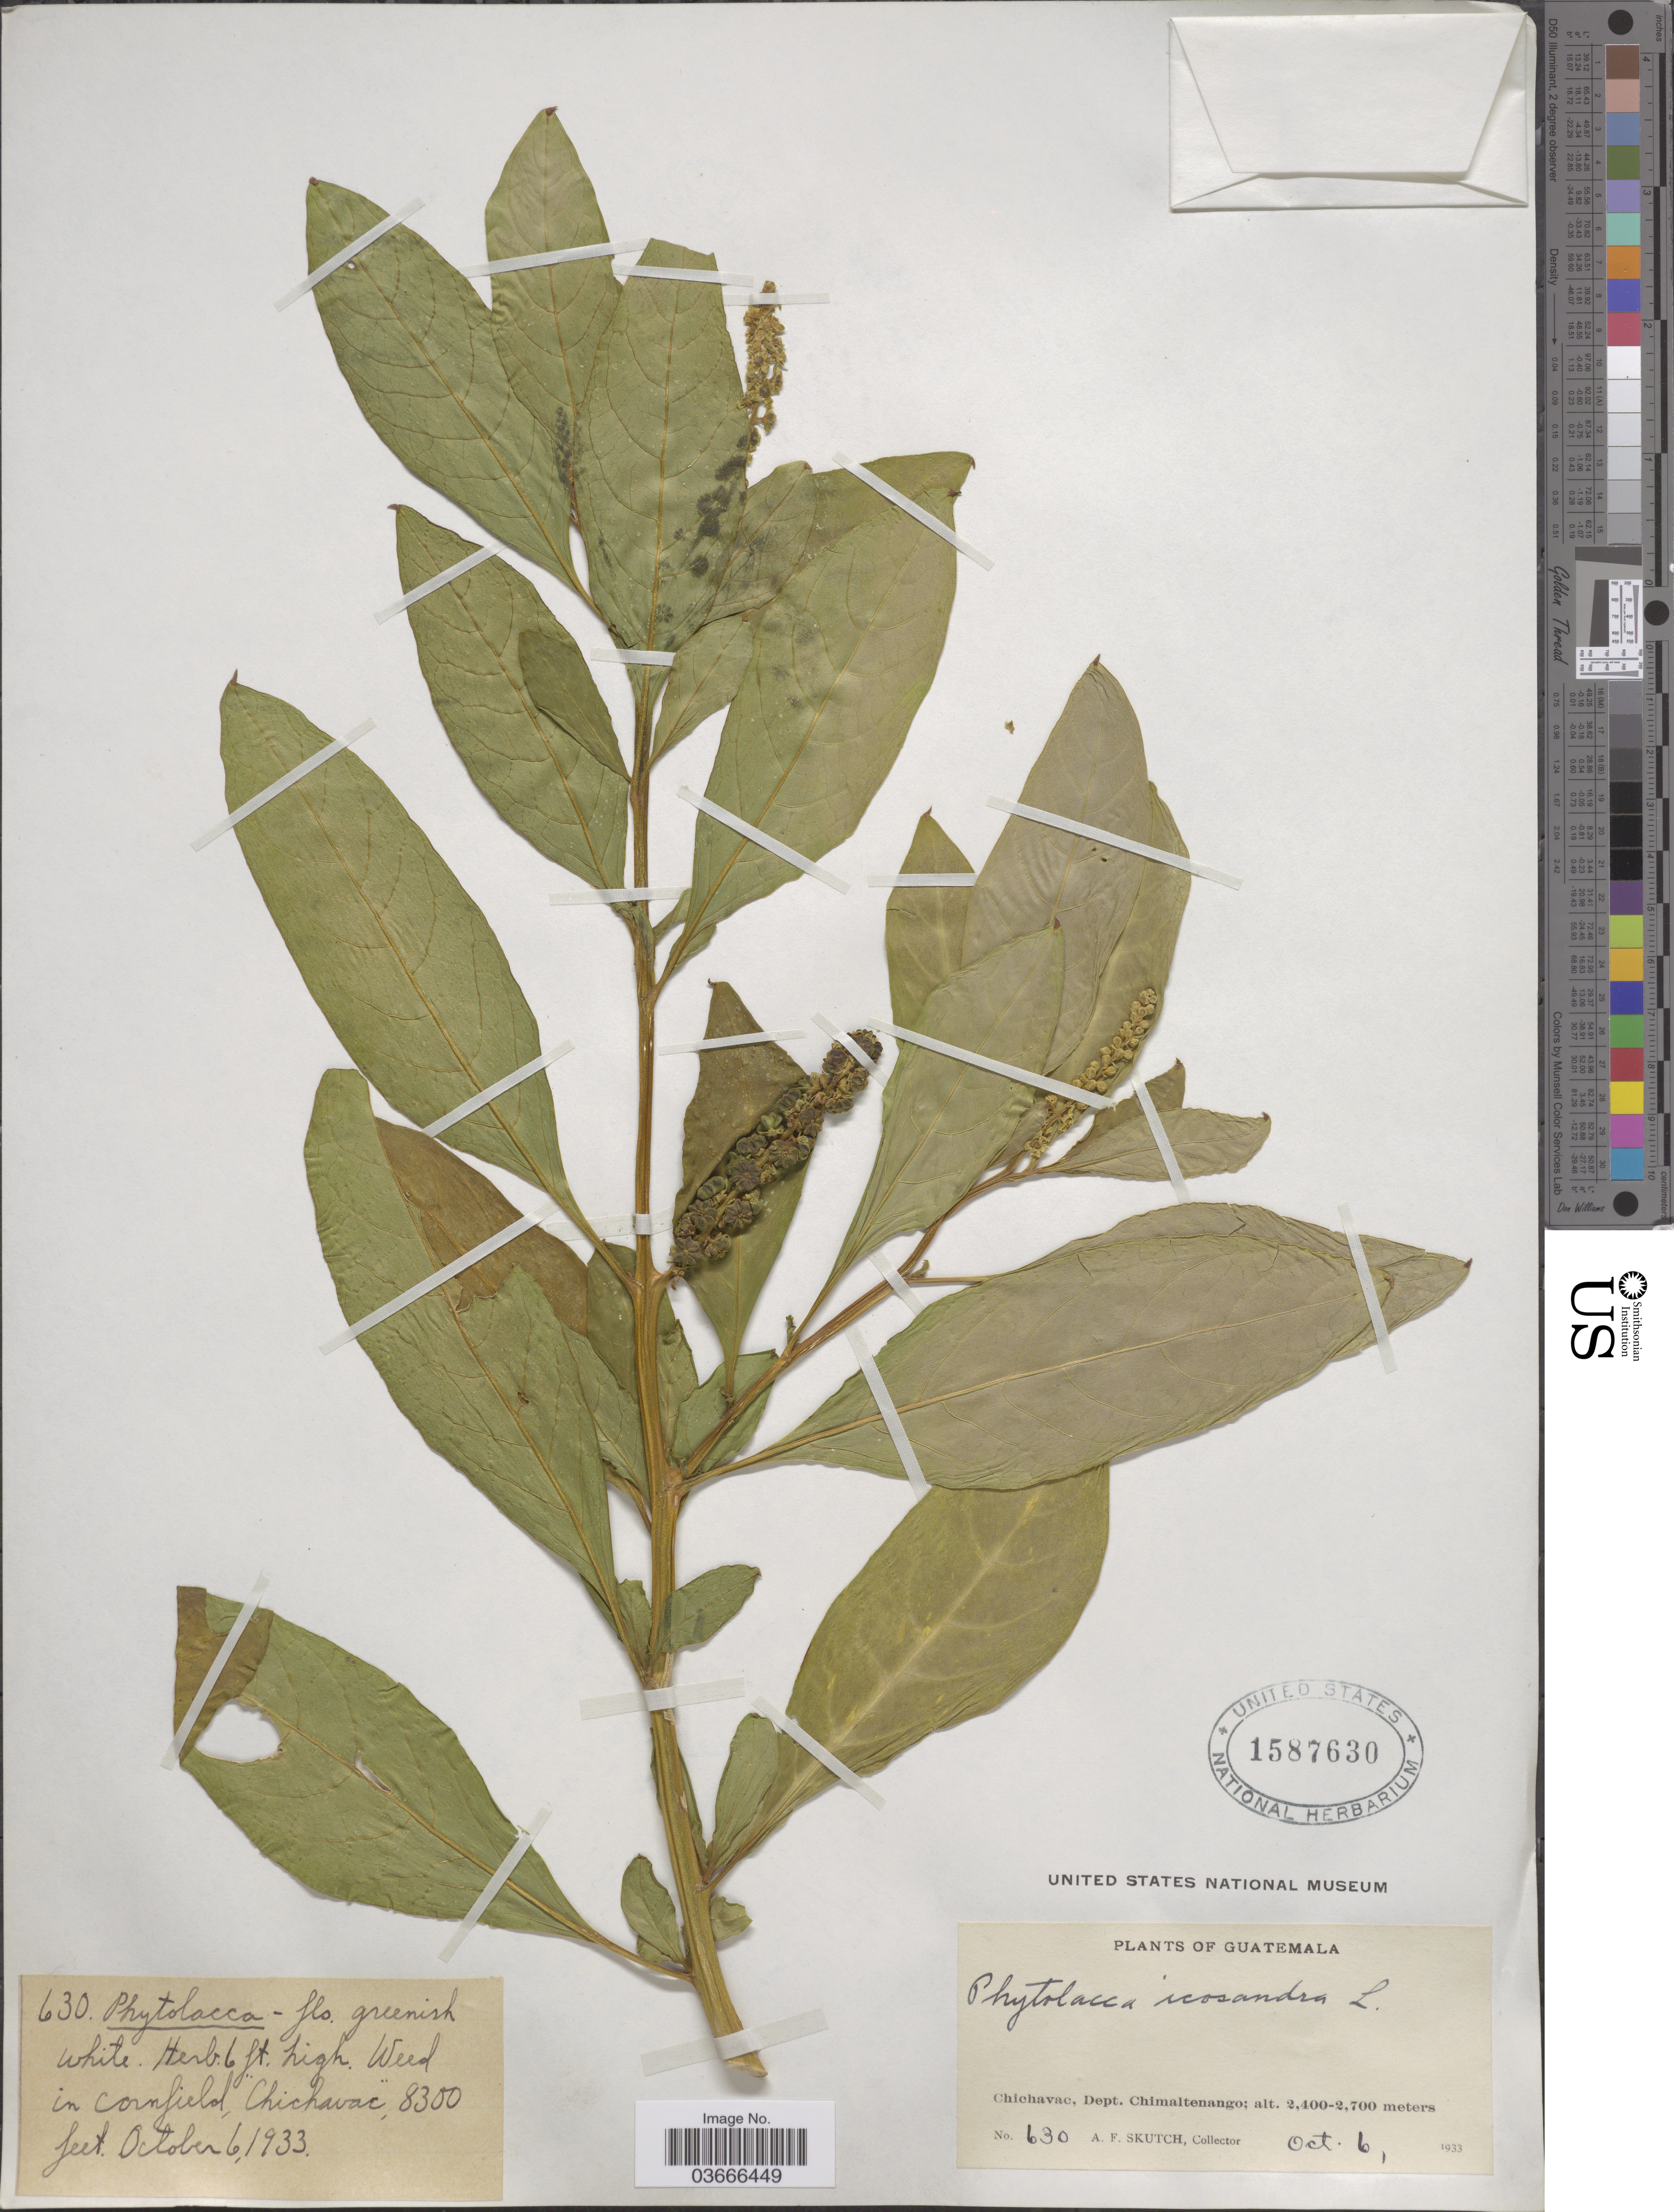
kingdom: Plantae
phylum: Tracheophyta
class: Magnoliopsida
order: Caryophyllales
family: Phytolaccaceae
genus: Phytolacca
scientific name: Phytolacca icosandra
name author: L.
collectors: A. F. Skutch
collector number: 630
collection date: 1933-10-06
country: Guatemala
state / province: Chimaltenango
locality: Chichavac, Dept. Chimaltenango.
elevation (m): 2530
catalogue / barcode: US 1587630